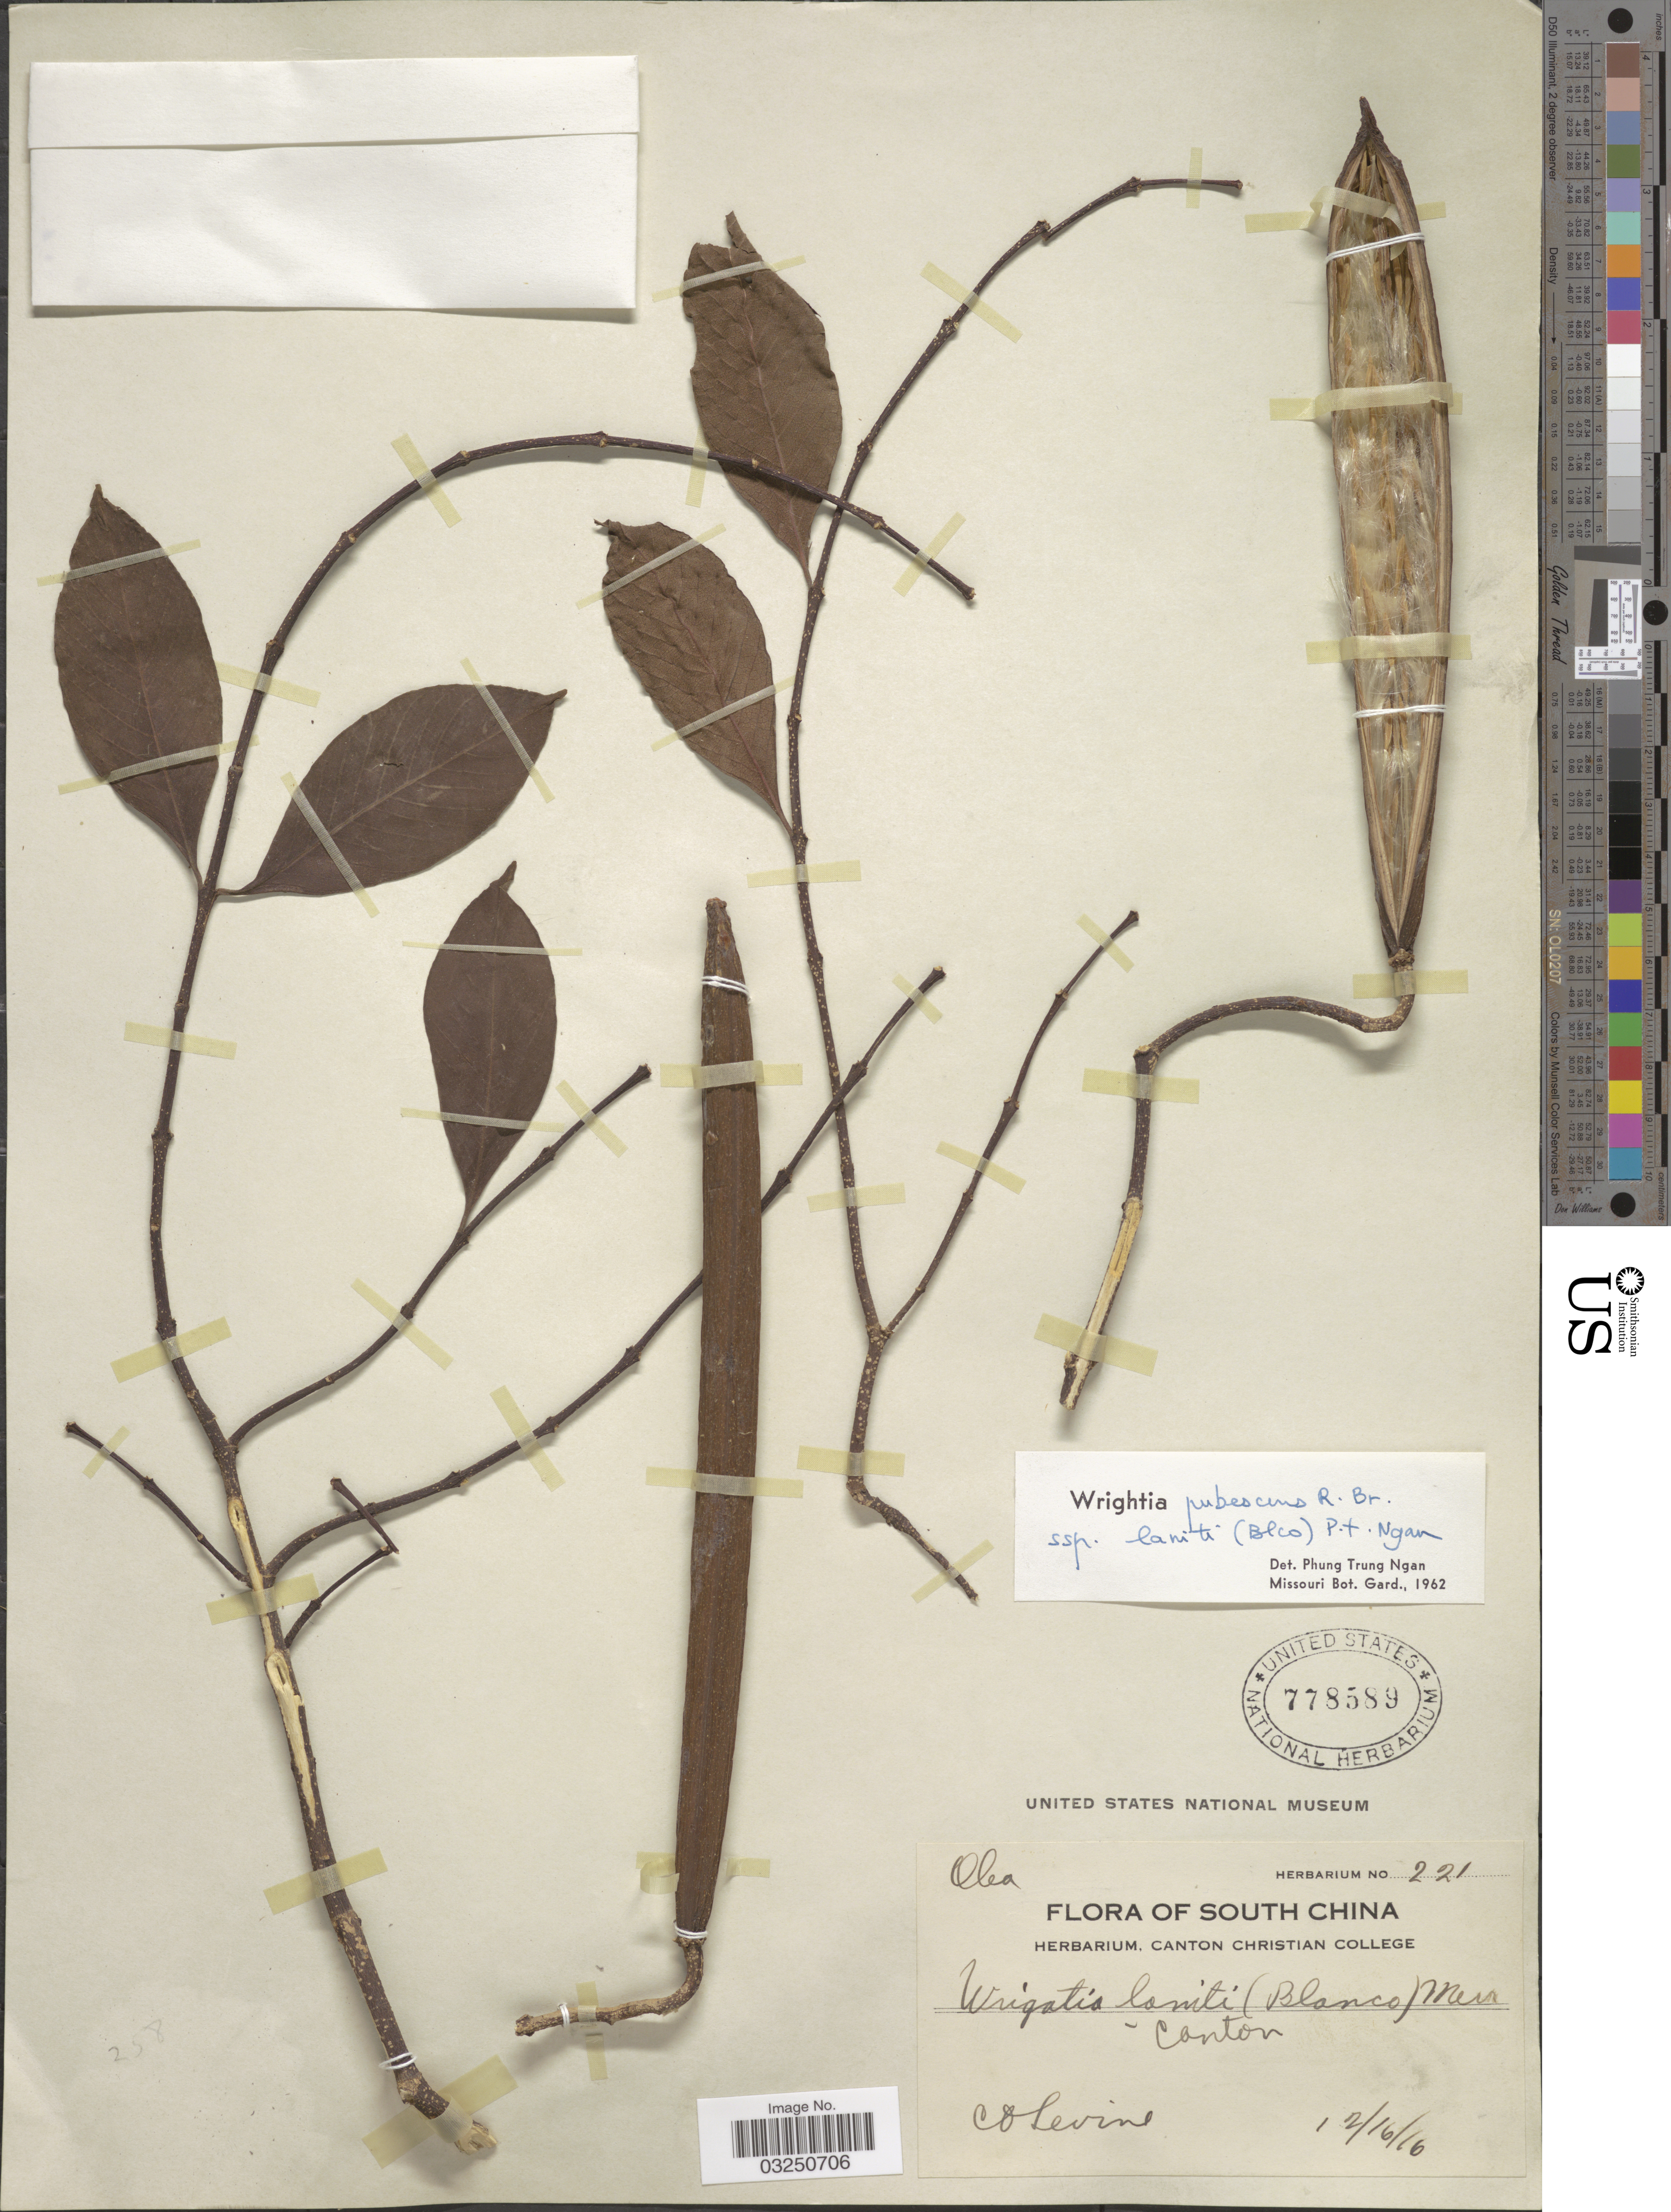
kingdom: Plantae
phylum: Tracheophyta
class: Magnoliopsida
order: Gentianales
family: Apocynaceae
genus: Wrightia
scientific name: Wrightia pubescens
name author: R. Br.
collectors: C. O. Levine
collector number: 221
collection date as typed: Transcribed d/m/y: 12/6/16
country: China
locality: South China. Canton.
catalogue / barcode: US 778589